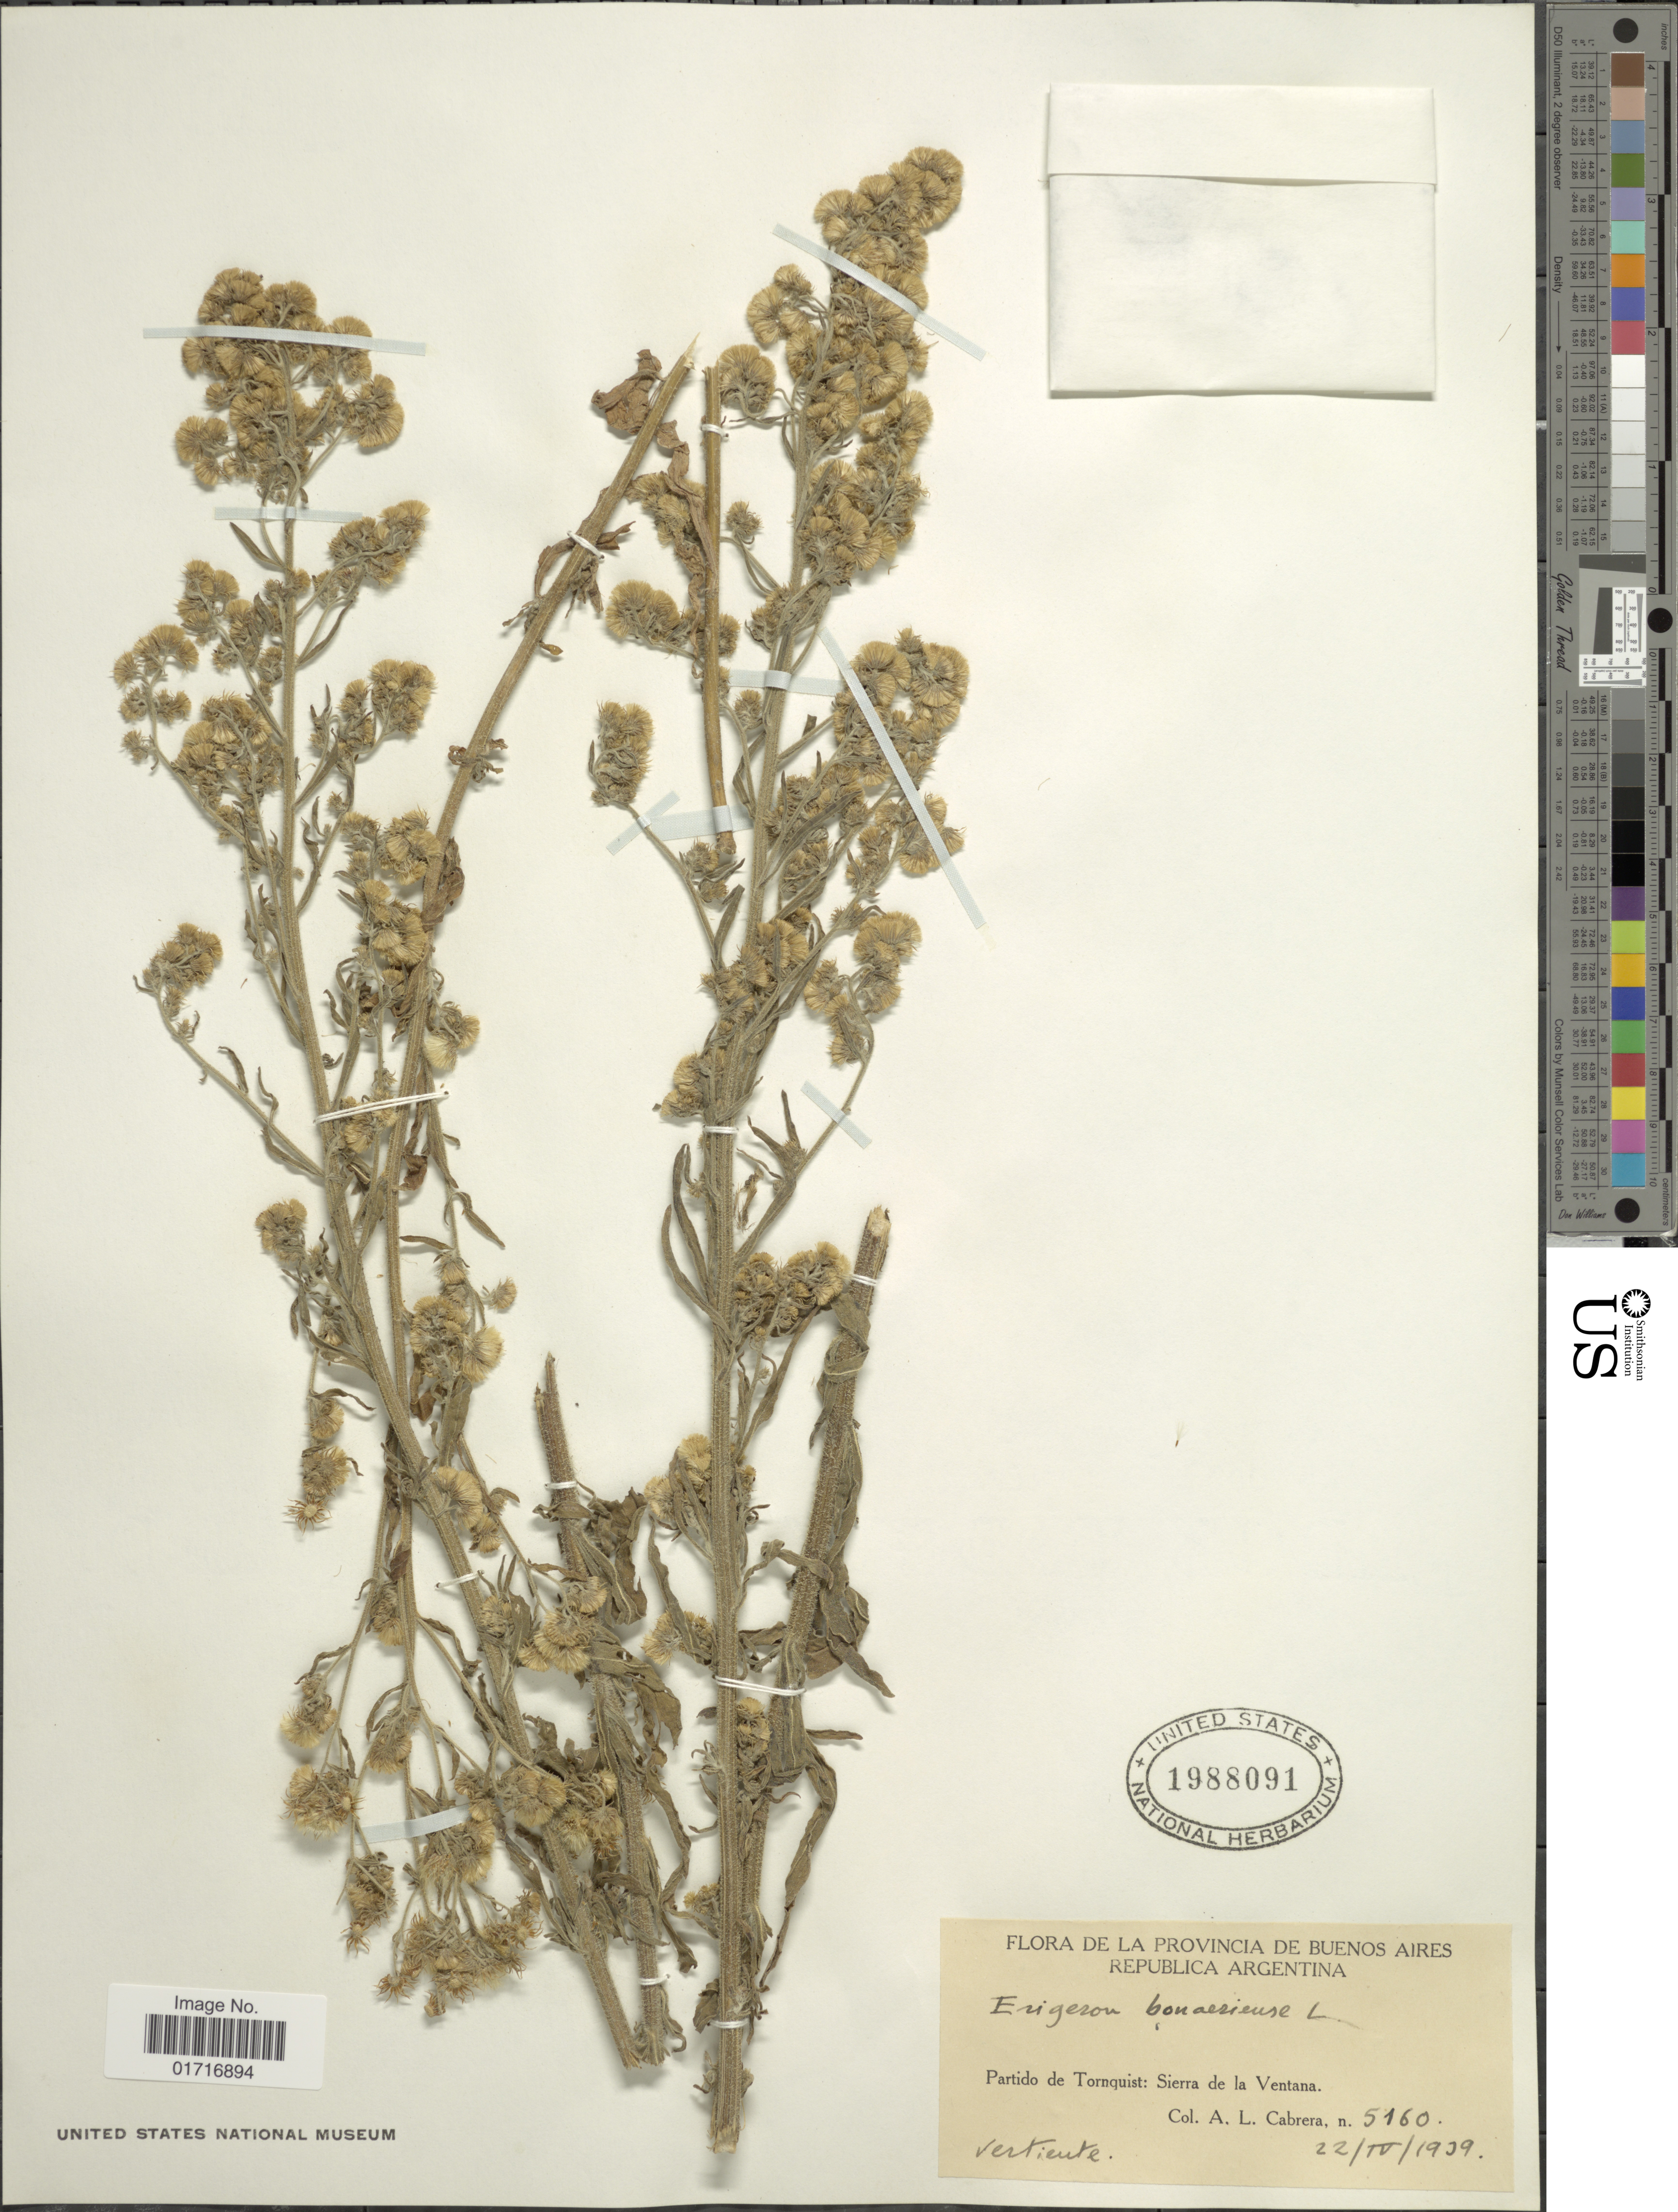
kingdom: Plantae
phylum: Tracheophyta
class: Magnoliopsida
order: Asterales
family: Asteraceae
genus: Conyza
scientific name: Conyza bonariensis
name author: (L.) Cronq.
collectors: A. L. Cabrera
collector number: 5160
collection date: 1939-04-22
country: Argentina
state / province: Buenos Aires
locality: Provincia de Buenos Aires. Republica Argentina. Partido de Tornquist de la Ventana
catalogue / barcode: US 19880914